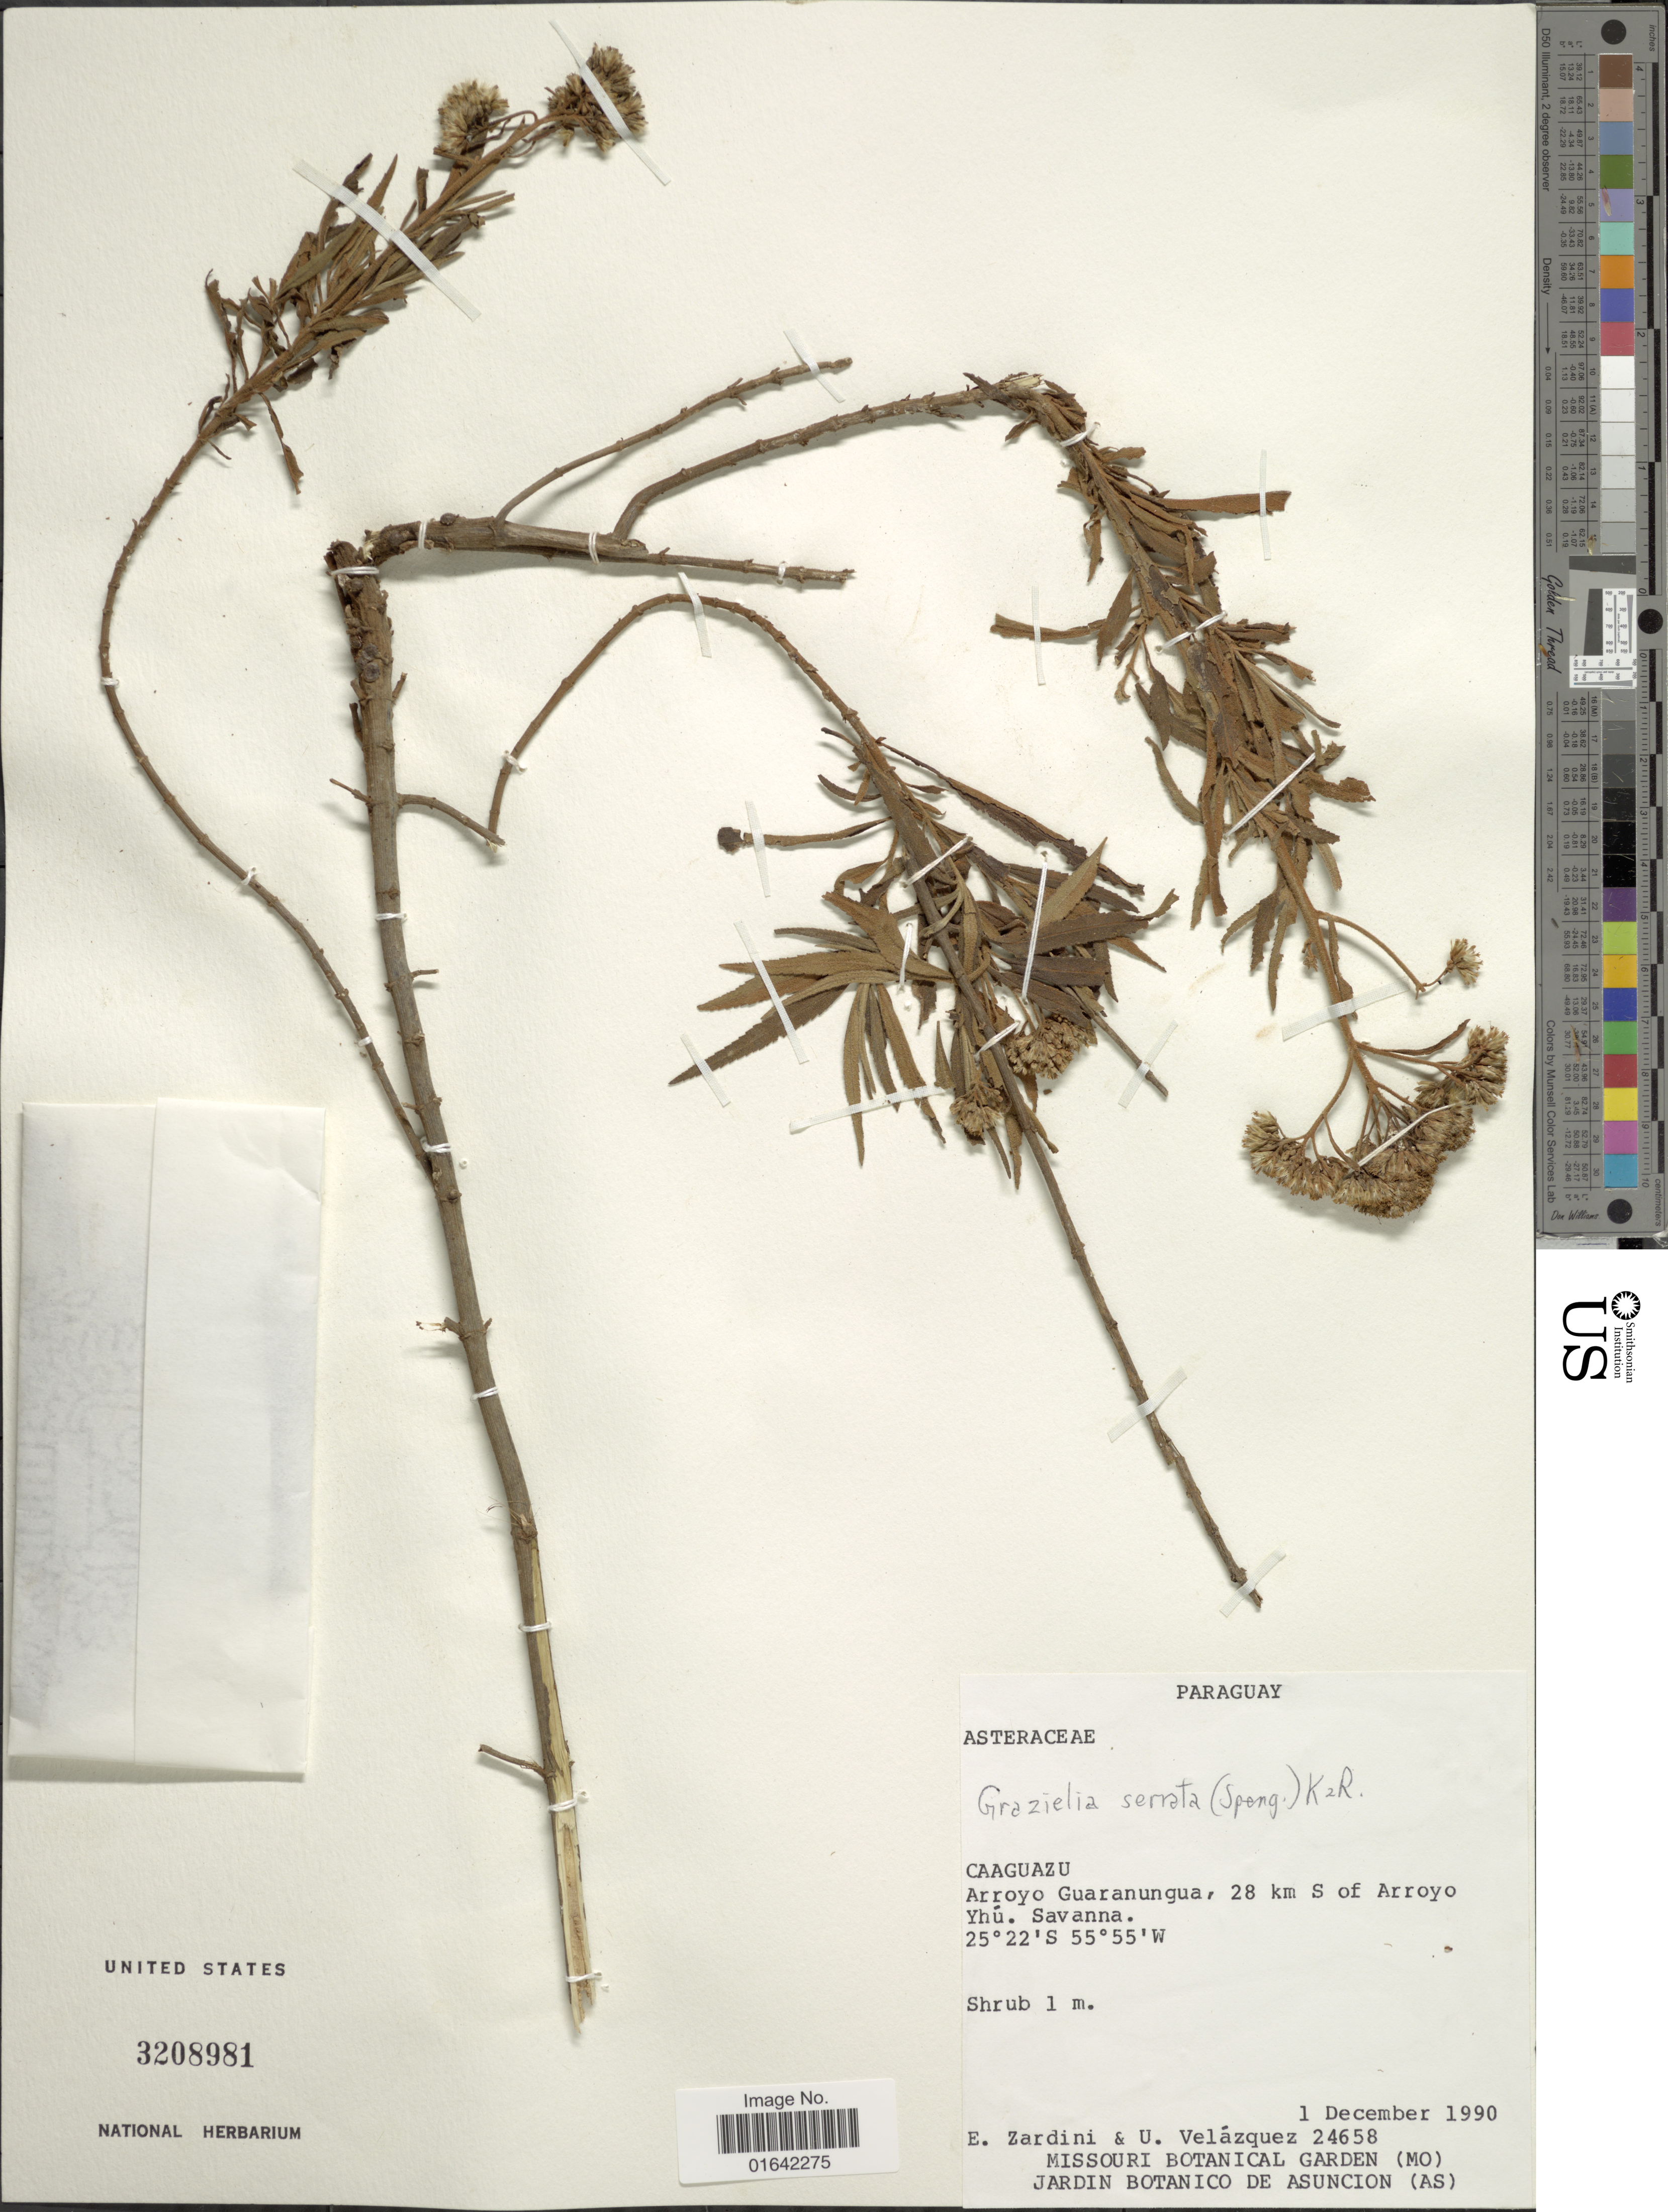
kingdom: Plantae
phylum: Tracheophyta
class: Magnoliopsida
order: Asterales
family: Asteraceae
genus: Grazielia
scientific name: Grazielia serrata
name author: (Spreng.) R.M. King & H. Rob.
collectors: E. M. Zardini & U. Velázquez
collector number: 24658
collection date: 1990-12-01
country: Paraguay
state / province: Caaguazu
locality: Caaguazu, Arroyo Guaranunga, 28 km S of Arroyo Yhu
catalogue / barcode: US 3208981